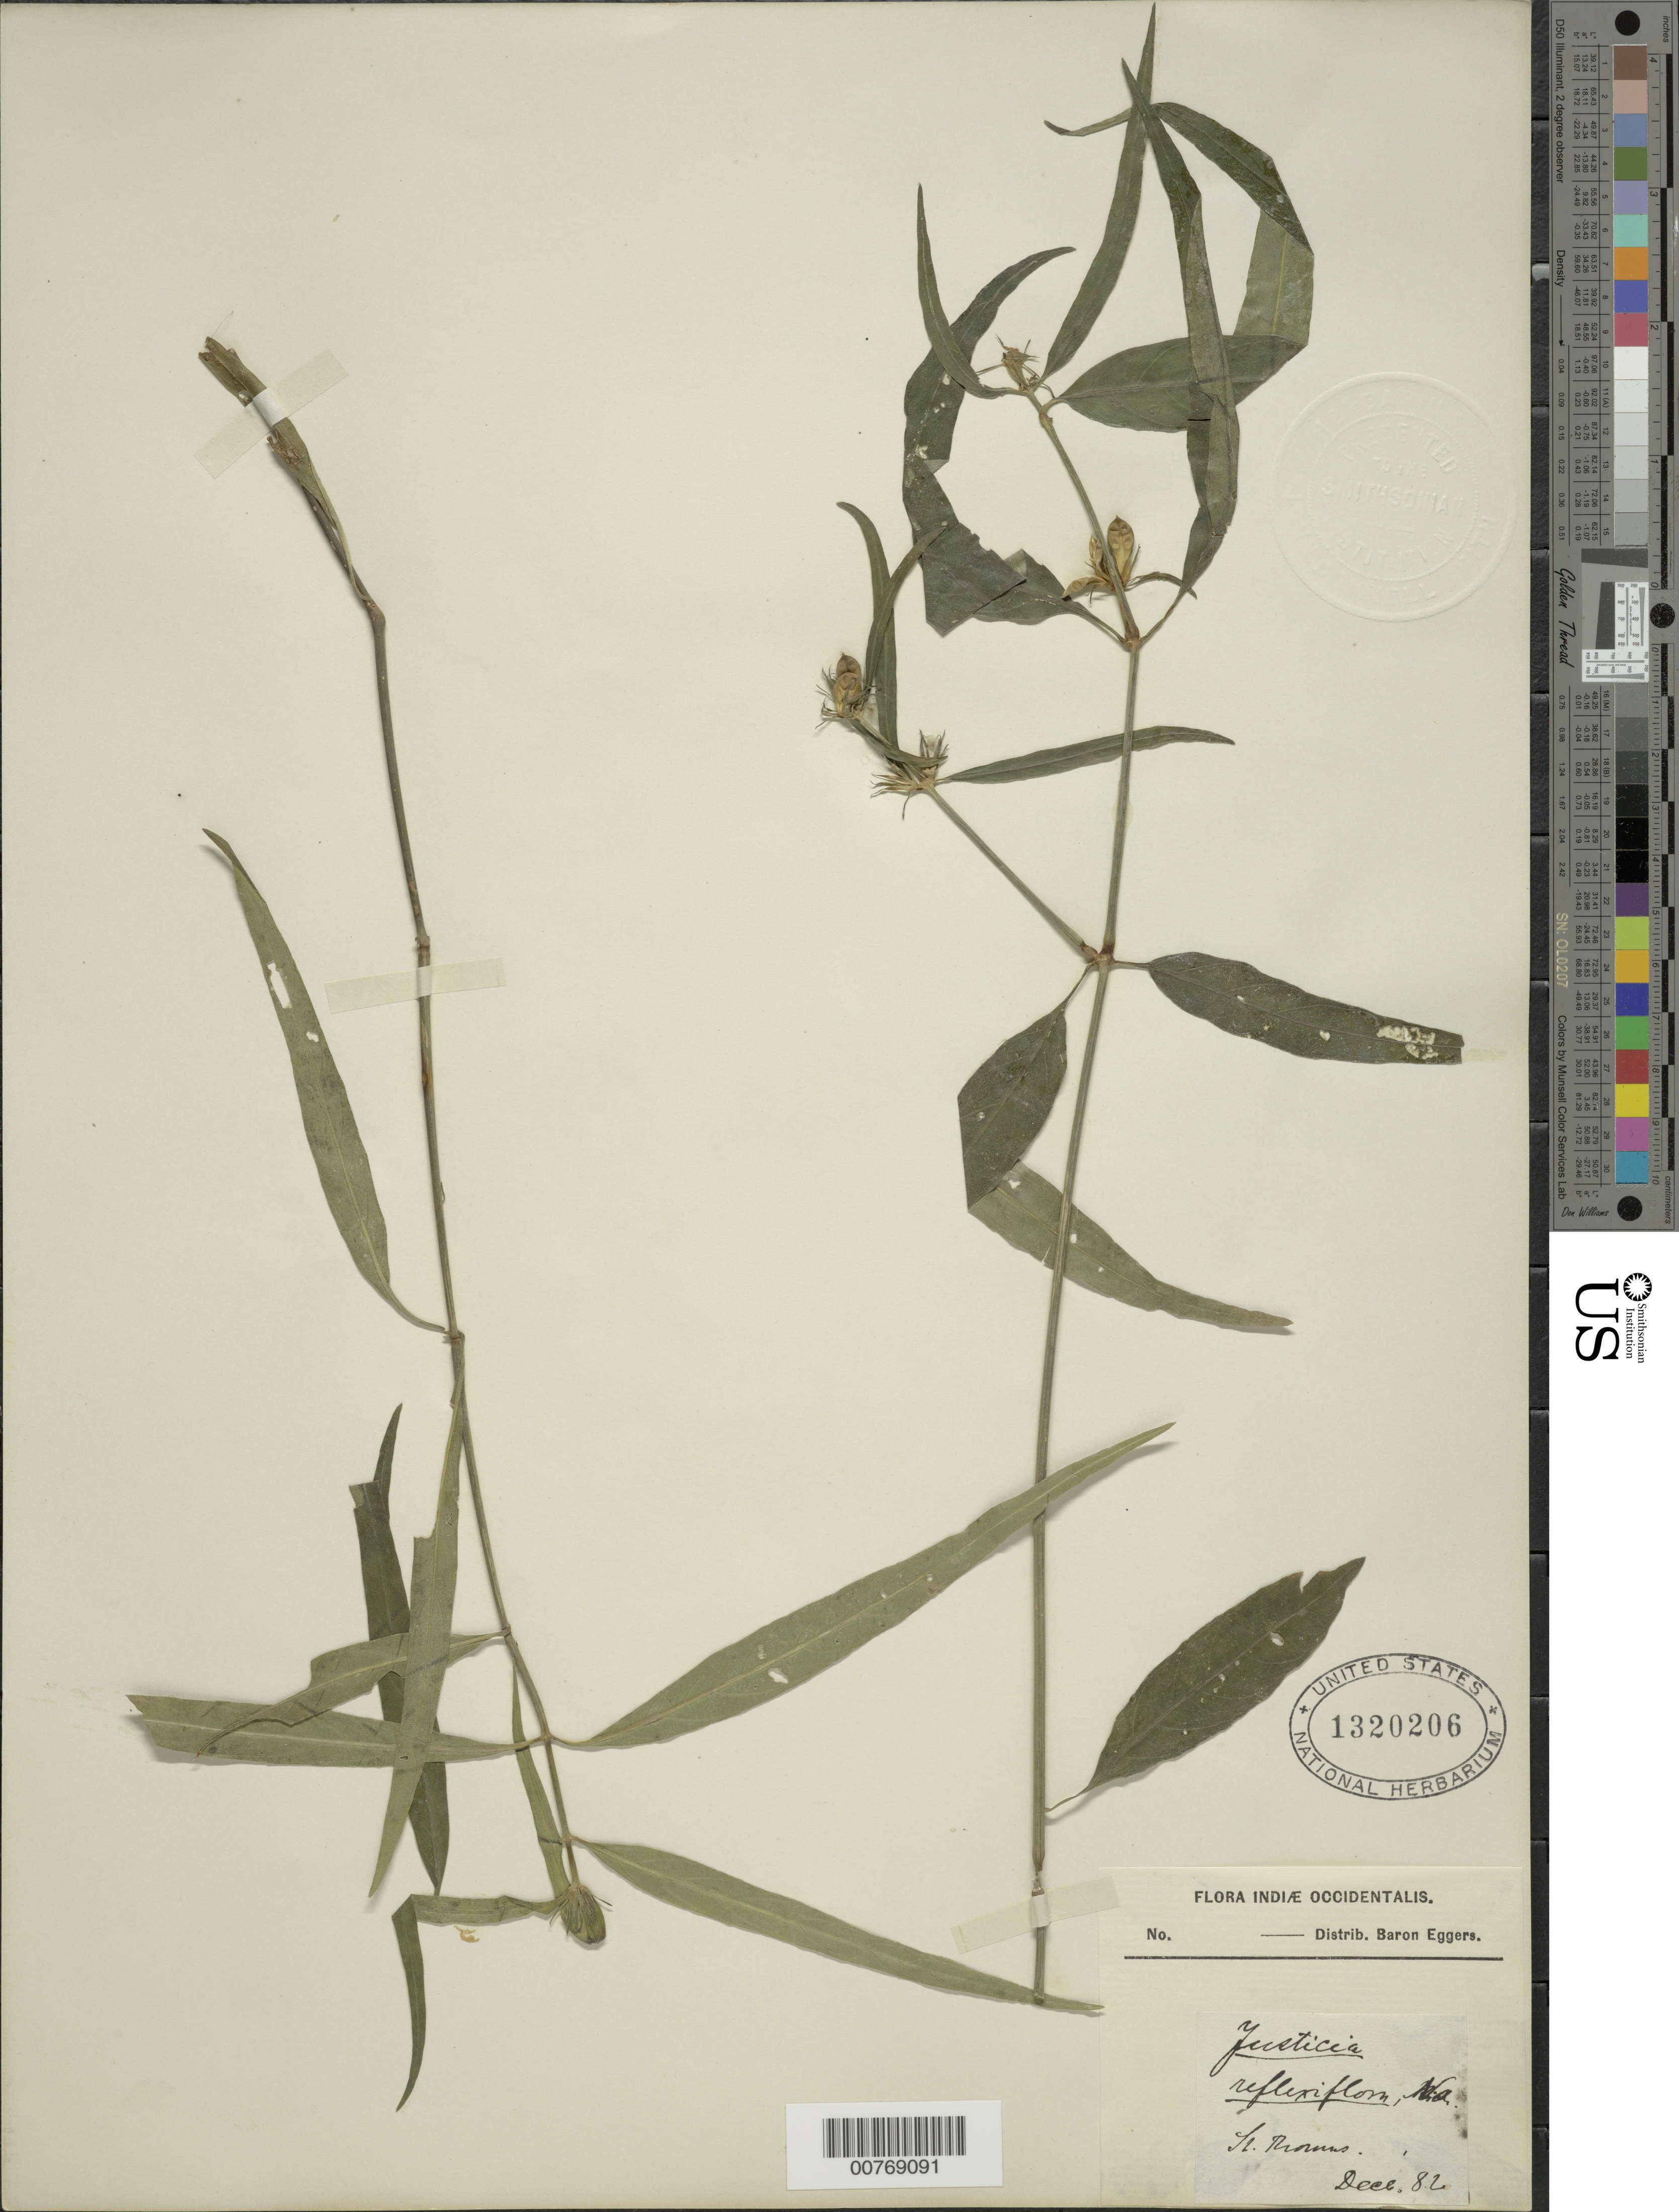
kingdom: Plantae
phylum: Tracheophyta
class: Magnoliopsida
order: Lamiales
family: Acanthaceae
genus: Justicia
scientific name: Justicia periplocifolia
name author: Jacq.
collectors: H. F. A. von Eggers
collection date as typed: Dec 1982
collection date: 1982-12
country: U.S. Virgin Islands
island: St. Thomas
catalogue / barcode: US 1320206